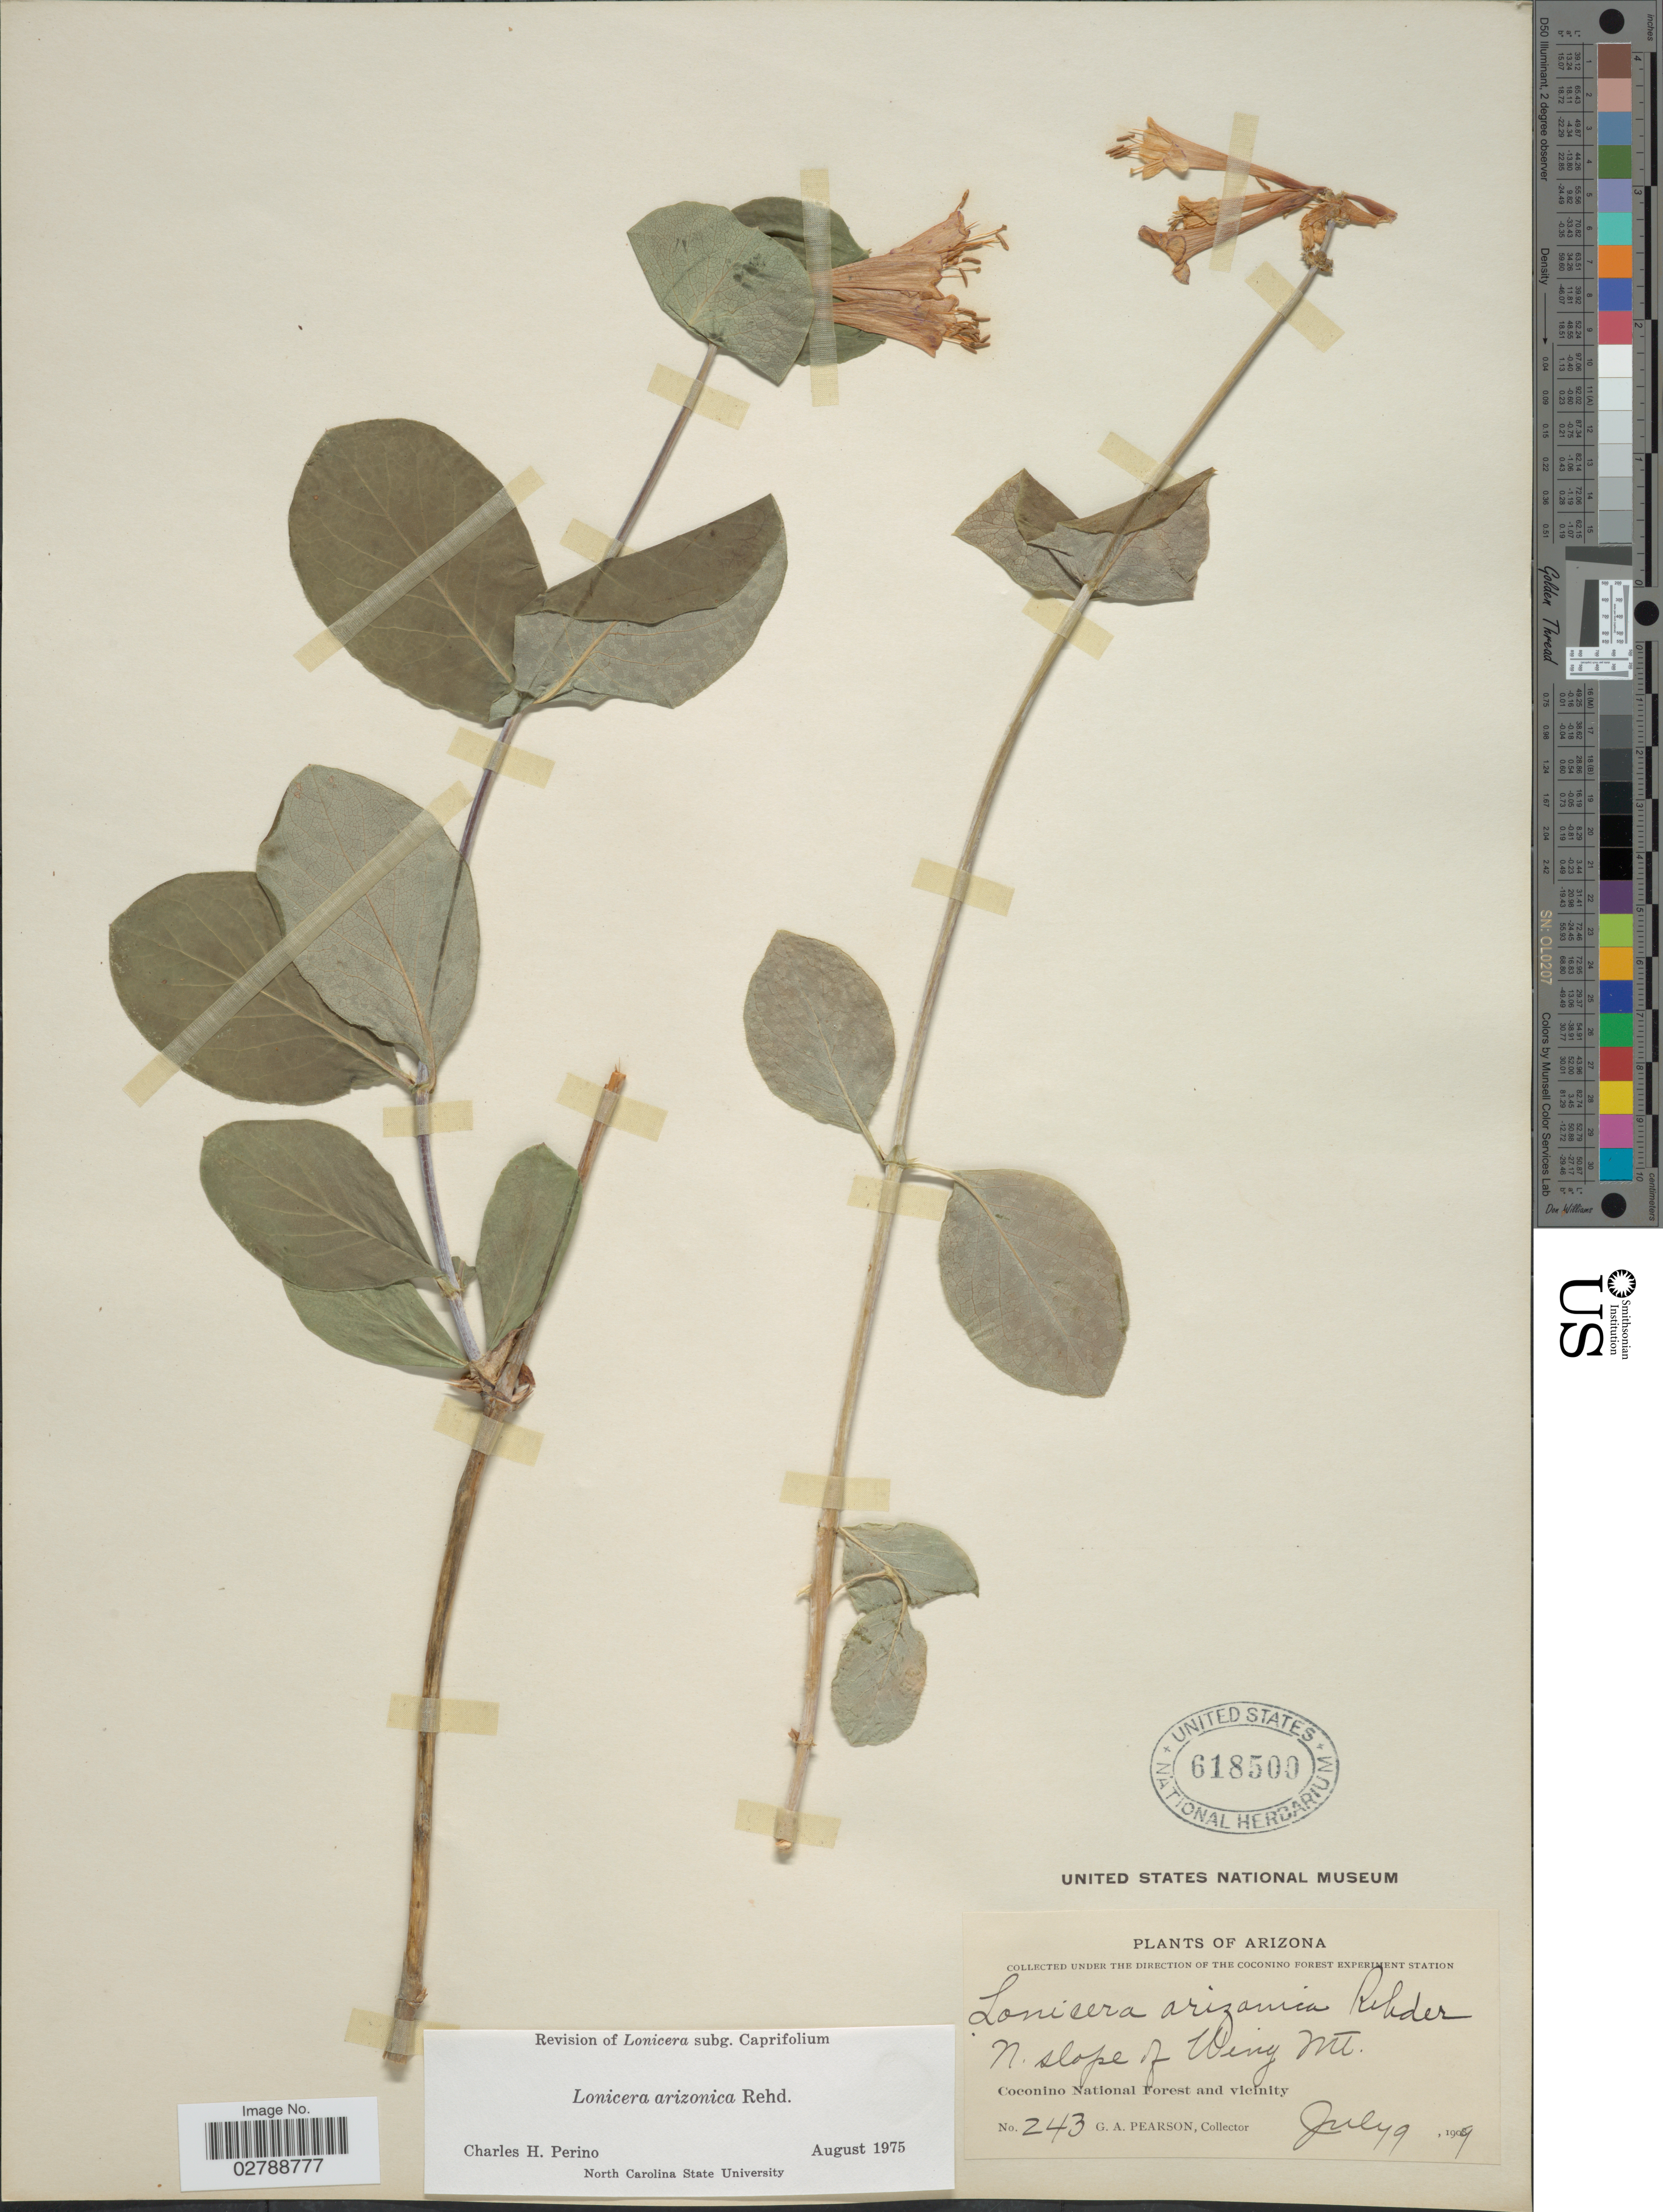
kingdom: Plantae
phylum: Tracheophyta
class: Magnoliopsida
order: Dipsacales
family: Caprifoliaceae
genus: Lonicera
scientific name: Lonicera arizonica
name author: Rehder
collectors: G. Pearson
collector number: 243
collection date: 1909-07-09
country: United States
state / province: Arizona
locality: N. slope of Winy Mt. Coconino National Forest and vicinity.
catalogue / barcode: US 618500